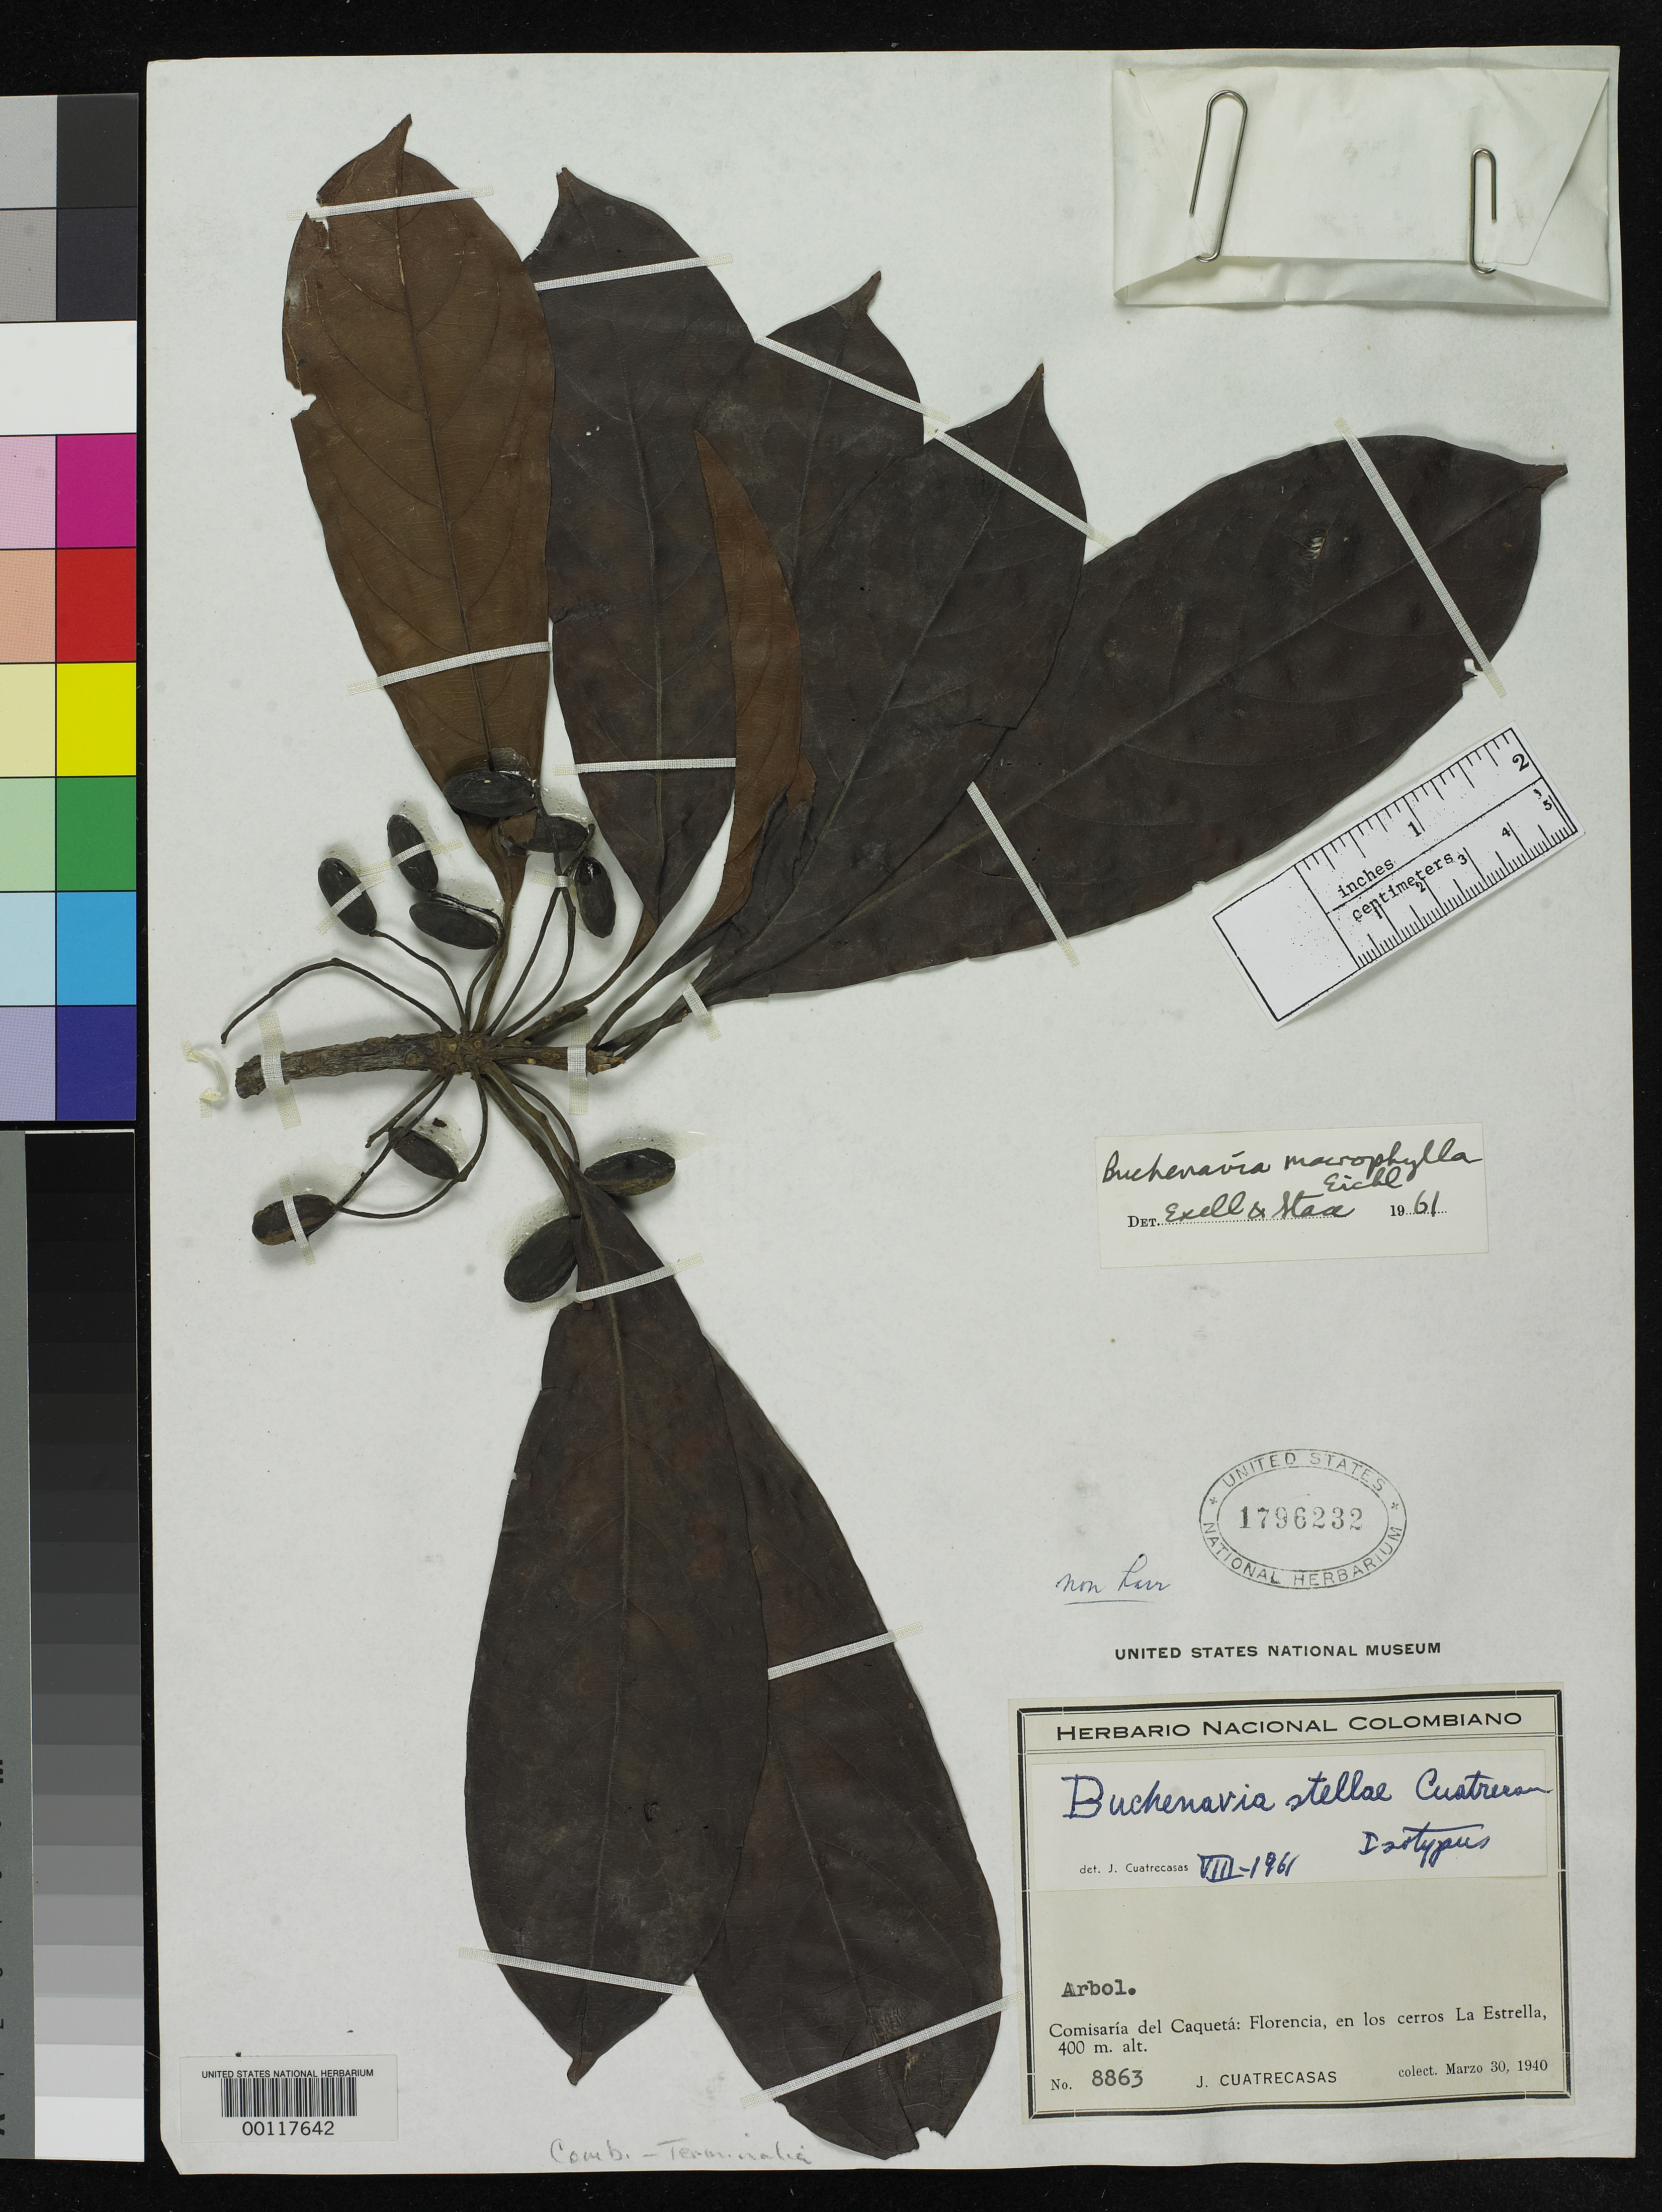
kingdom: Plantae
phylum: Tracheophyta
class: Magnoliopsida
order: Myrtales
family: Combretaceae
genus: Buchenavia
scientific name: Buchenavia stellae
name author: Cuatrec.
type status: Isotype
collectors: J. Cuatrecasas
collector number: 8863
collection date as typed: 30 Mar 1940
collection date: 1940-03-30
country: Colombia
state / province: Caquetá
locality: Florencia.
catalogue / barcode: US 1796232